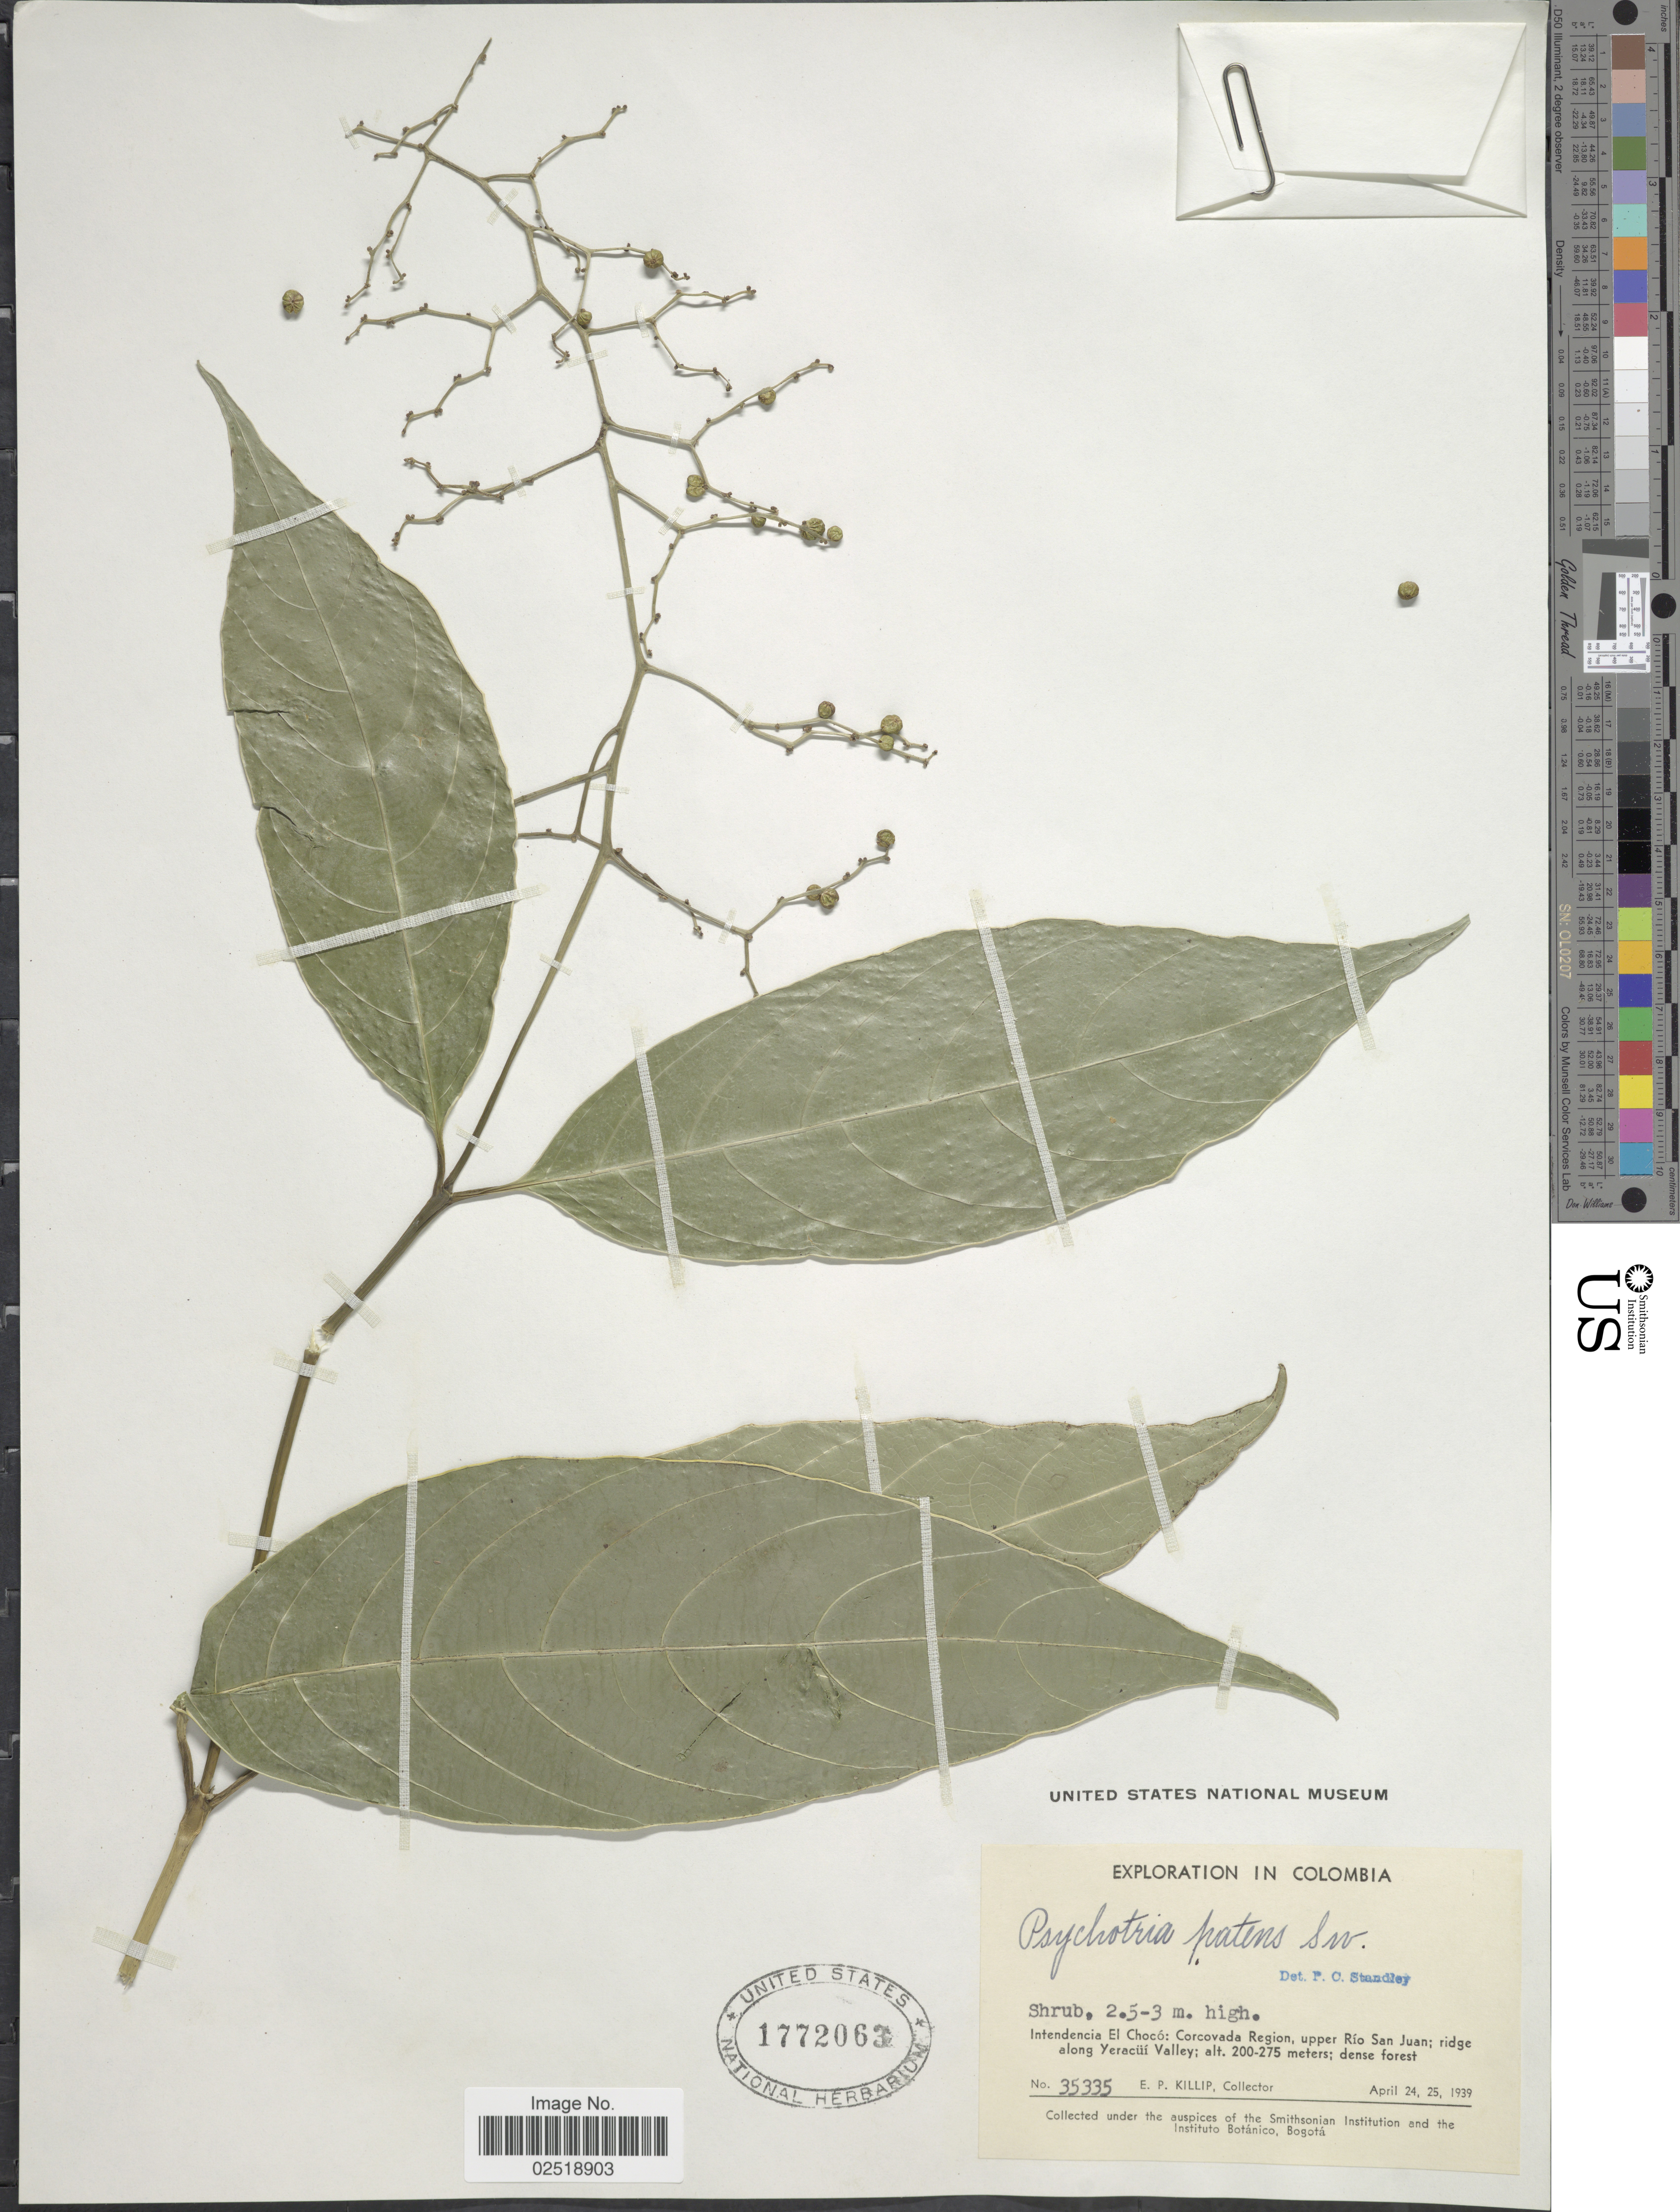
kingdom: Plantae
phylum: Tracheophyta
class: Magnoliopsida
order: Gentianales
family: Rubiaceae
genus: Psychotria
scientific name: Psychotria cincta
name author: Standl.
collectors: E. P. Killip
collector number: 35335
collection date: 1939-04-24/1939-04-25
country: Colombia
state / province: Chocó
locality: Intendencia El Chocó: Corcovada Region, upper Río San Juan; ridge along Yeracüí Valley; dense forest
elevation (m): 200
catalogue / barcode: US 1772063